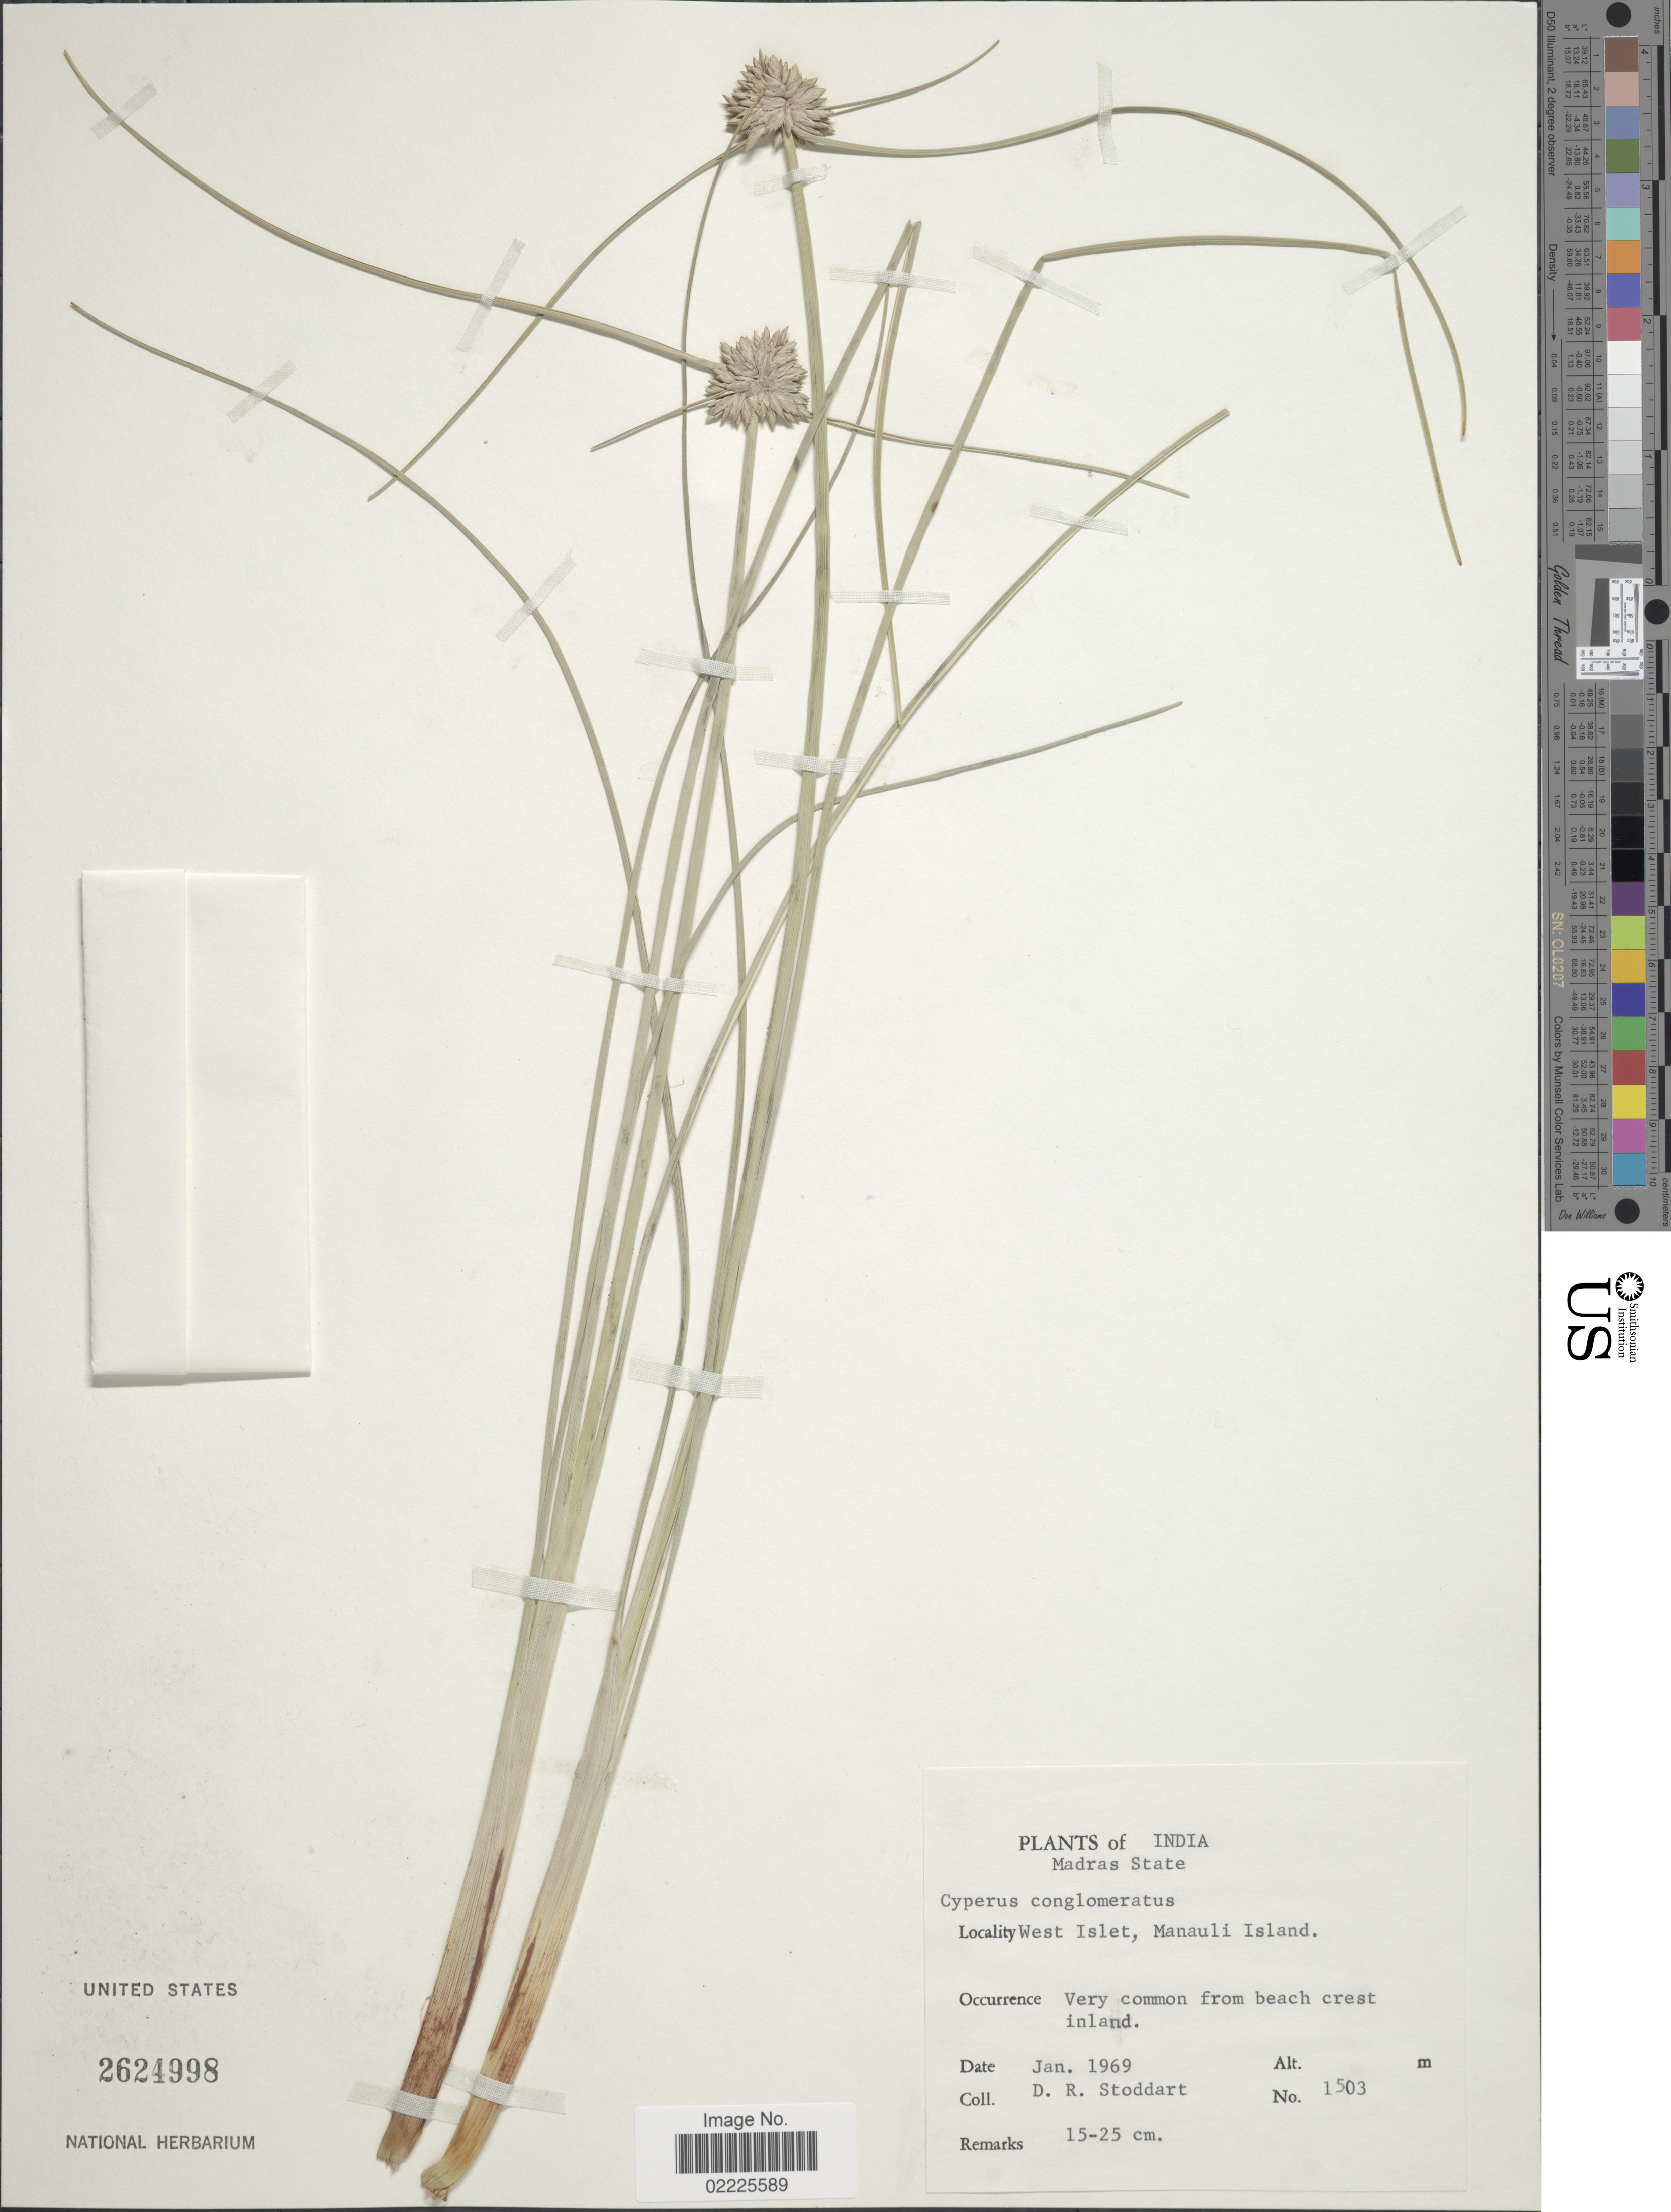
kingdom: Plantae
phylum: Tracheophyta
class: Liliopsida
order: Poales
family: Cyperaceae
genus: Cyperus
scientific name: Cyperus conglomeratus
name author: Rottb.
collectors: D. R. Stoddart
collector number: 1503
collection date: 1969-01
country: India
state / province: Tamil Nadu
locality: Madras State, West Islet, Manauli Island, very common from beach crest inland.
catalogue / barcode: US 2624998